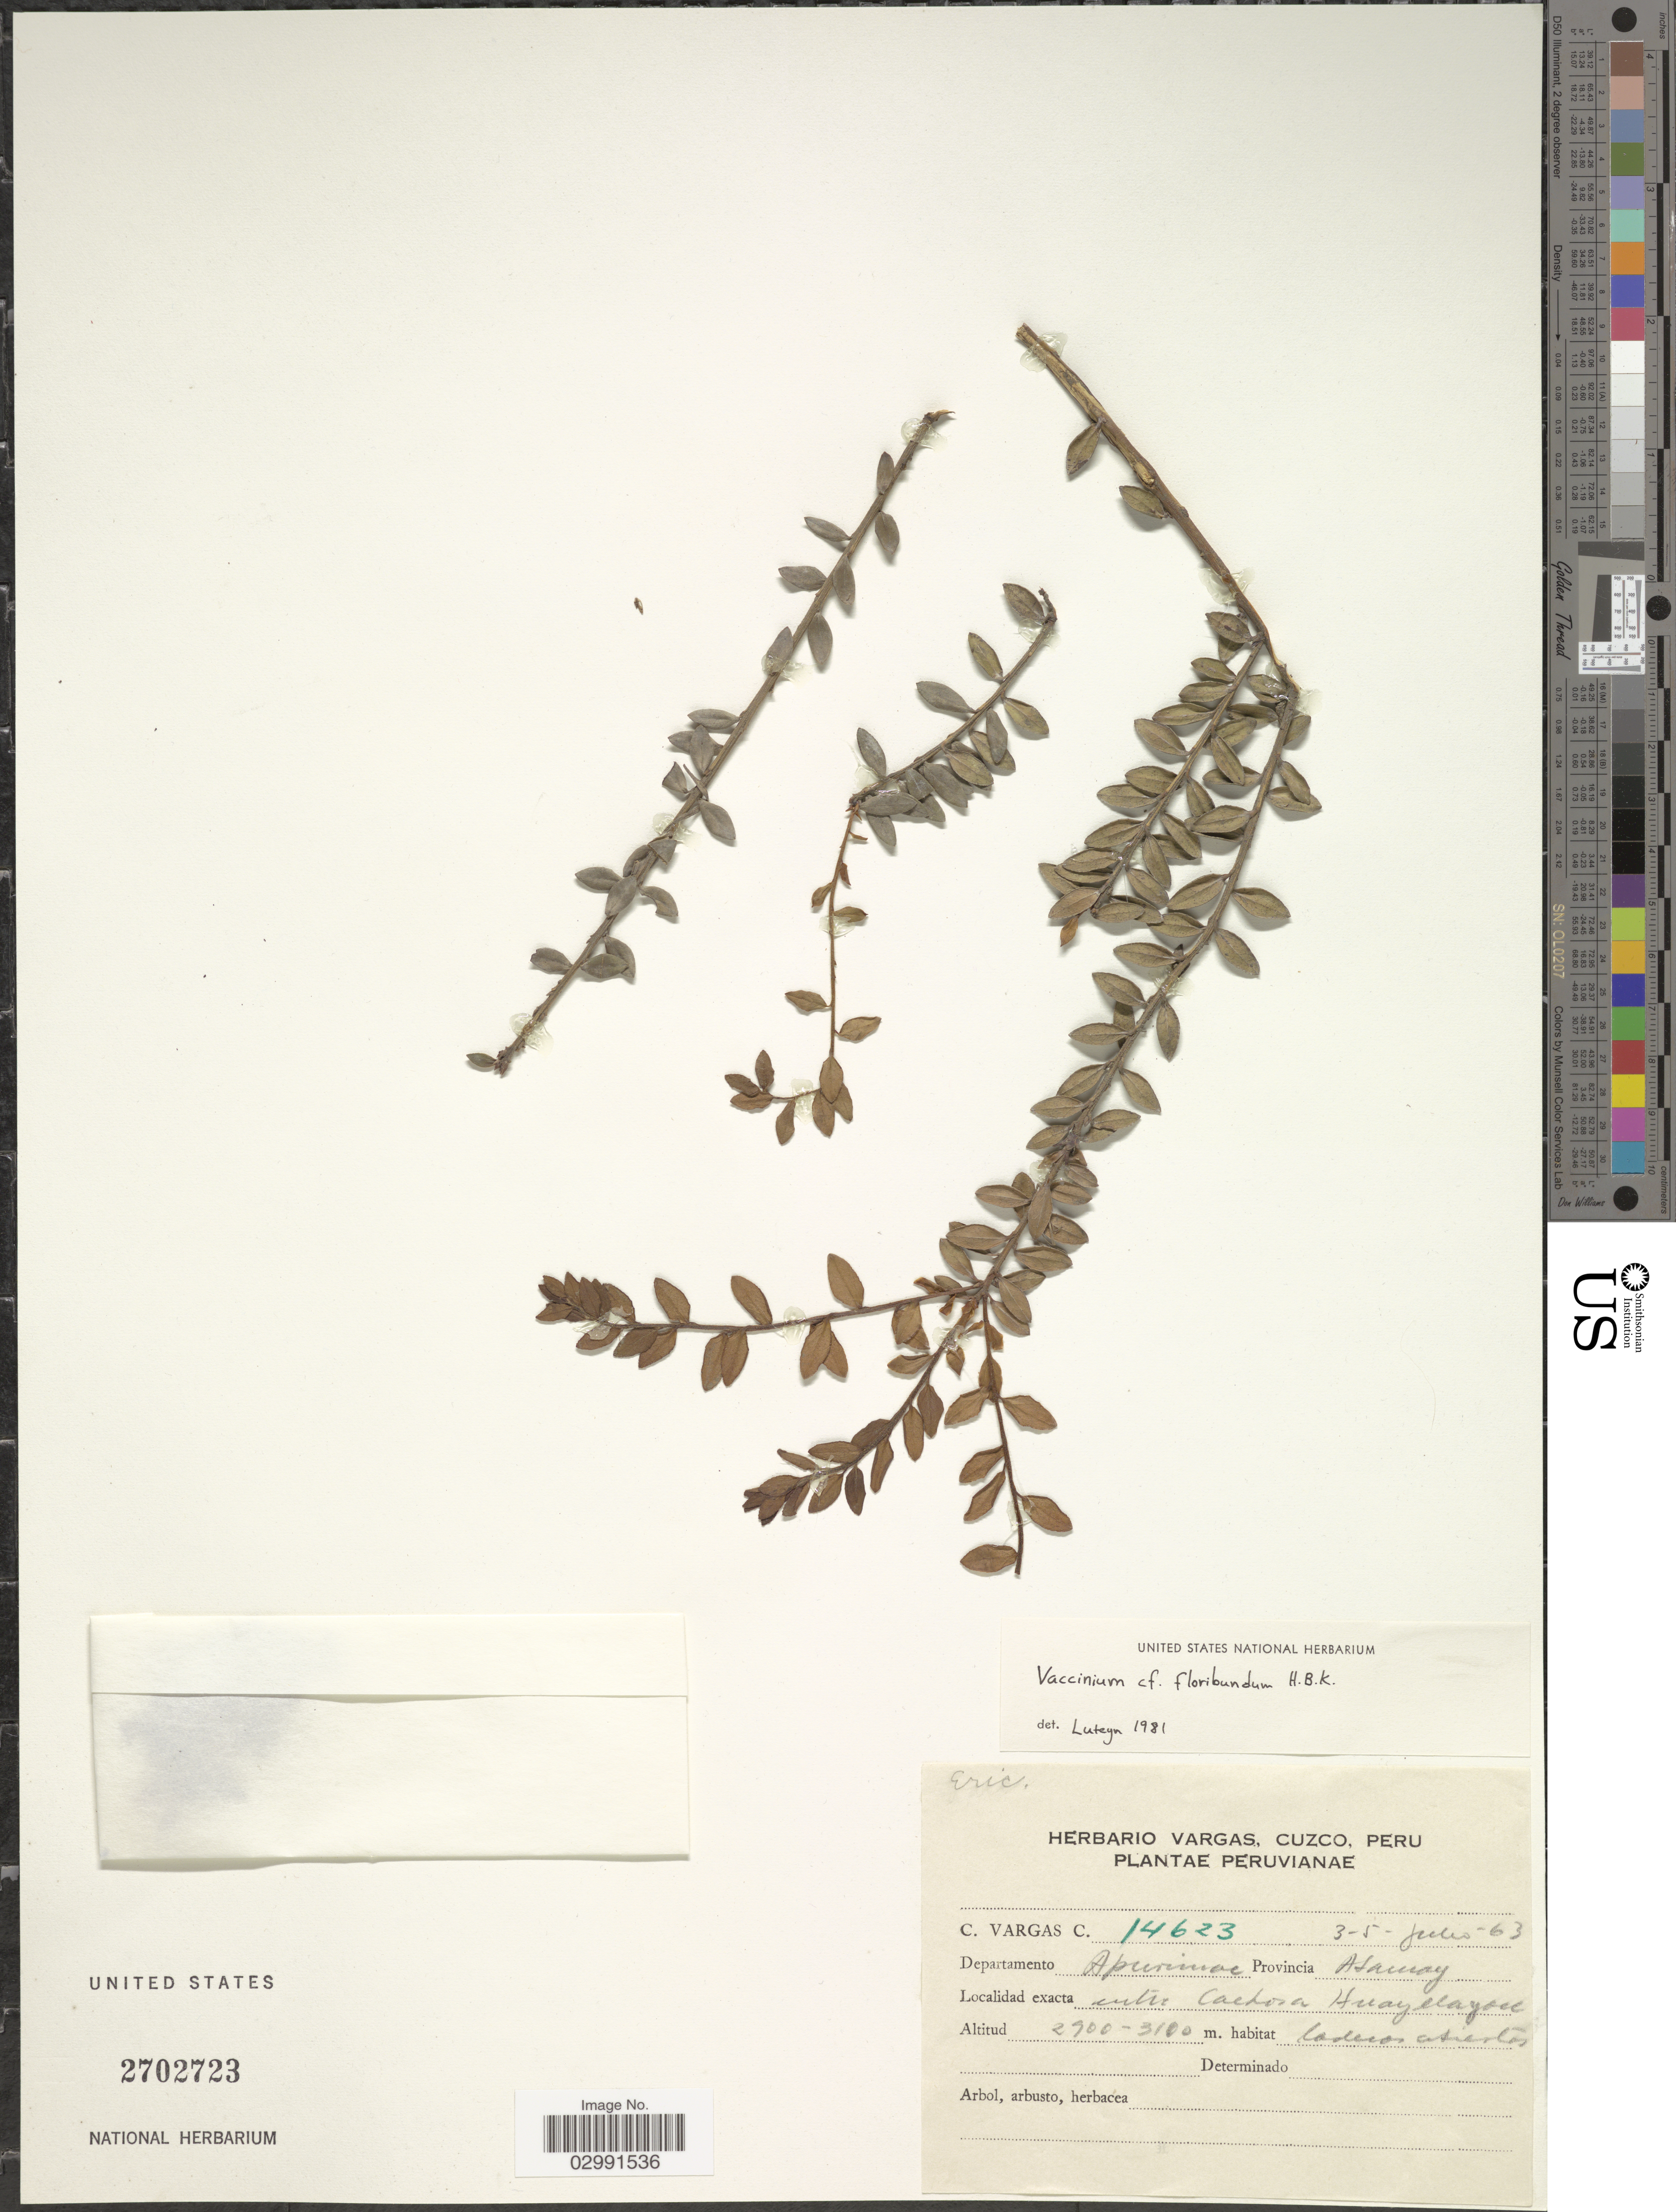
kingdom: Plantae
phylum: Tracheophyta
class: Magnoliopsida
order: Ericales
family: Ericaceae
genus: Vaccinium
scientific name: Vaccinium floribundum var. marginatum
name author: Kunth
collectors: C. Vargas Calderón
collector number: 14623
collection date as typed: Transcribed d/m/y: 3/7/63 to 5/7/63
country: Peru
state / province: Apurímac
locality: Departamento Apurimac, Provincia Abancay, entre Cachora Huayllayocc.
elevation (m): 2900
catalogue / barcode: US 2702723